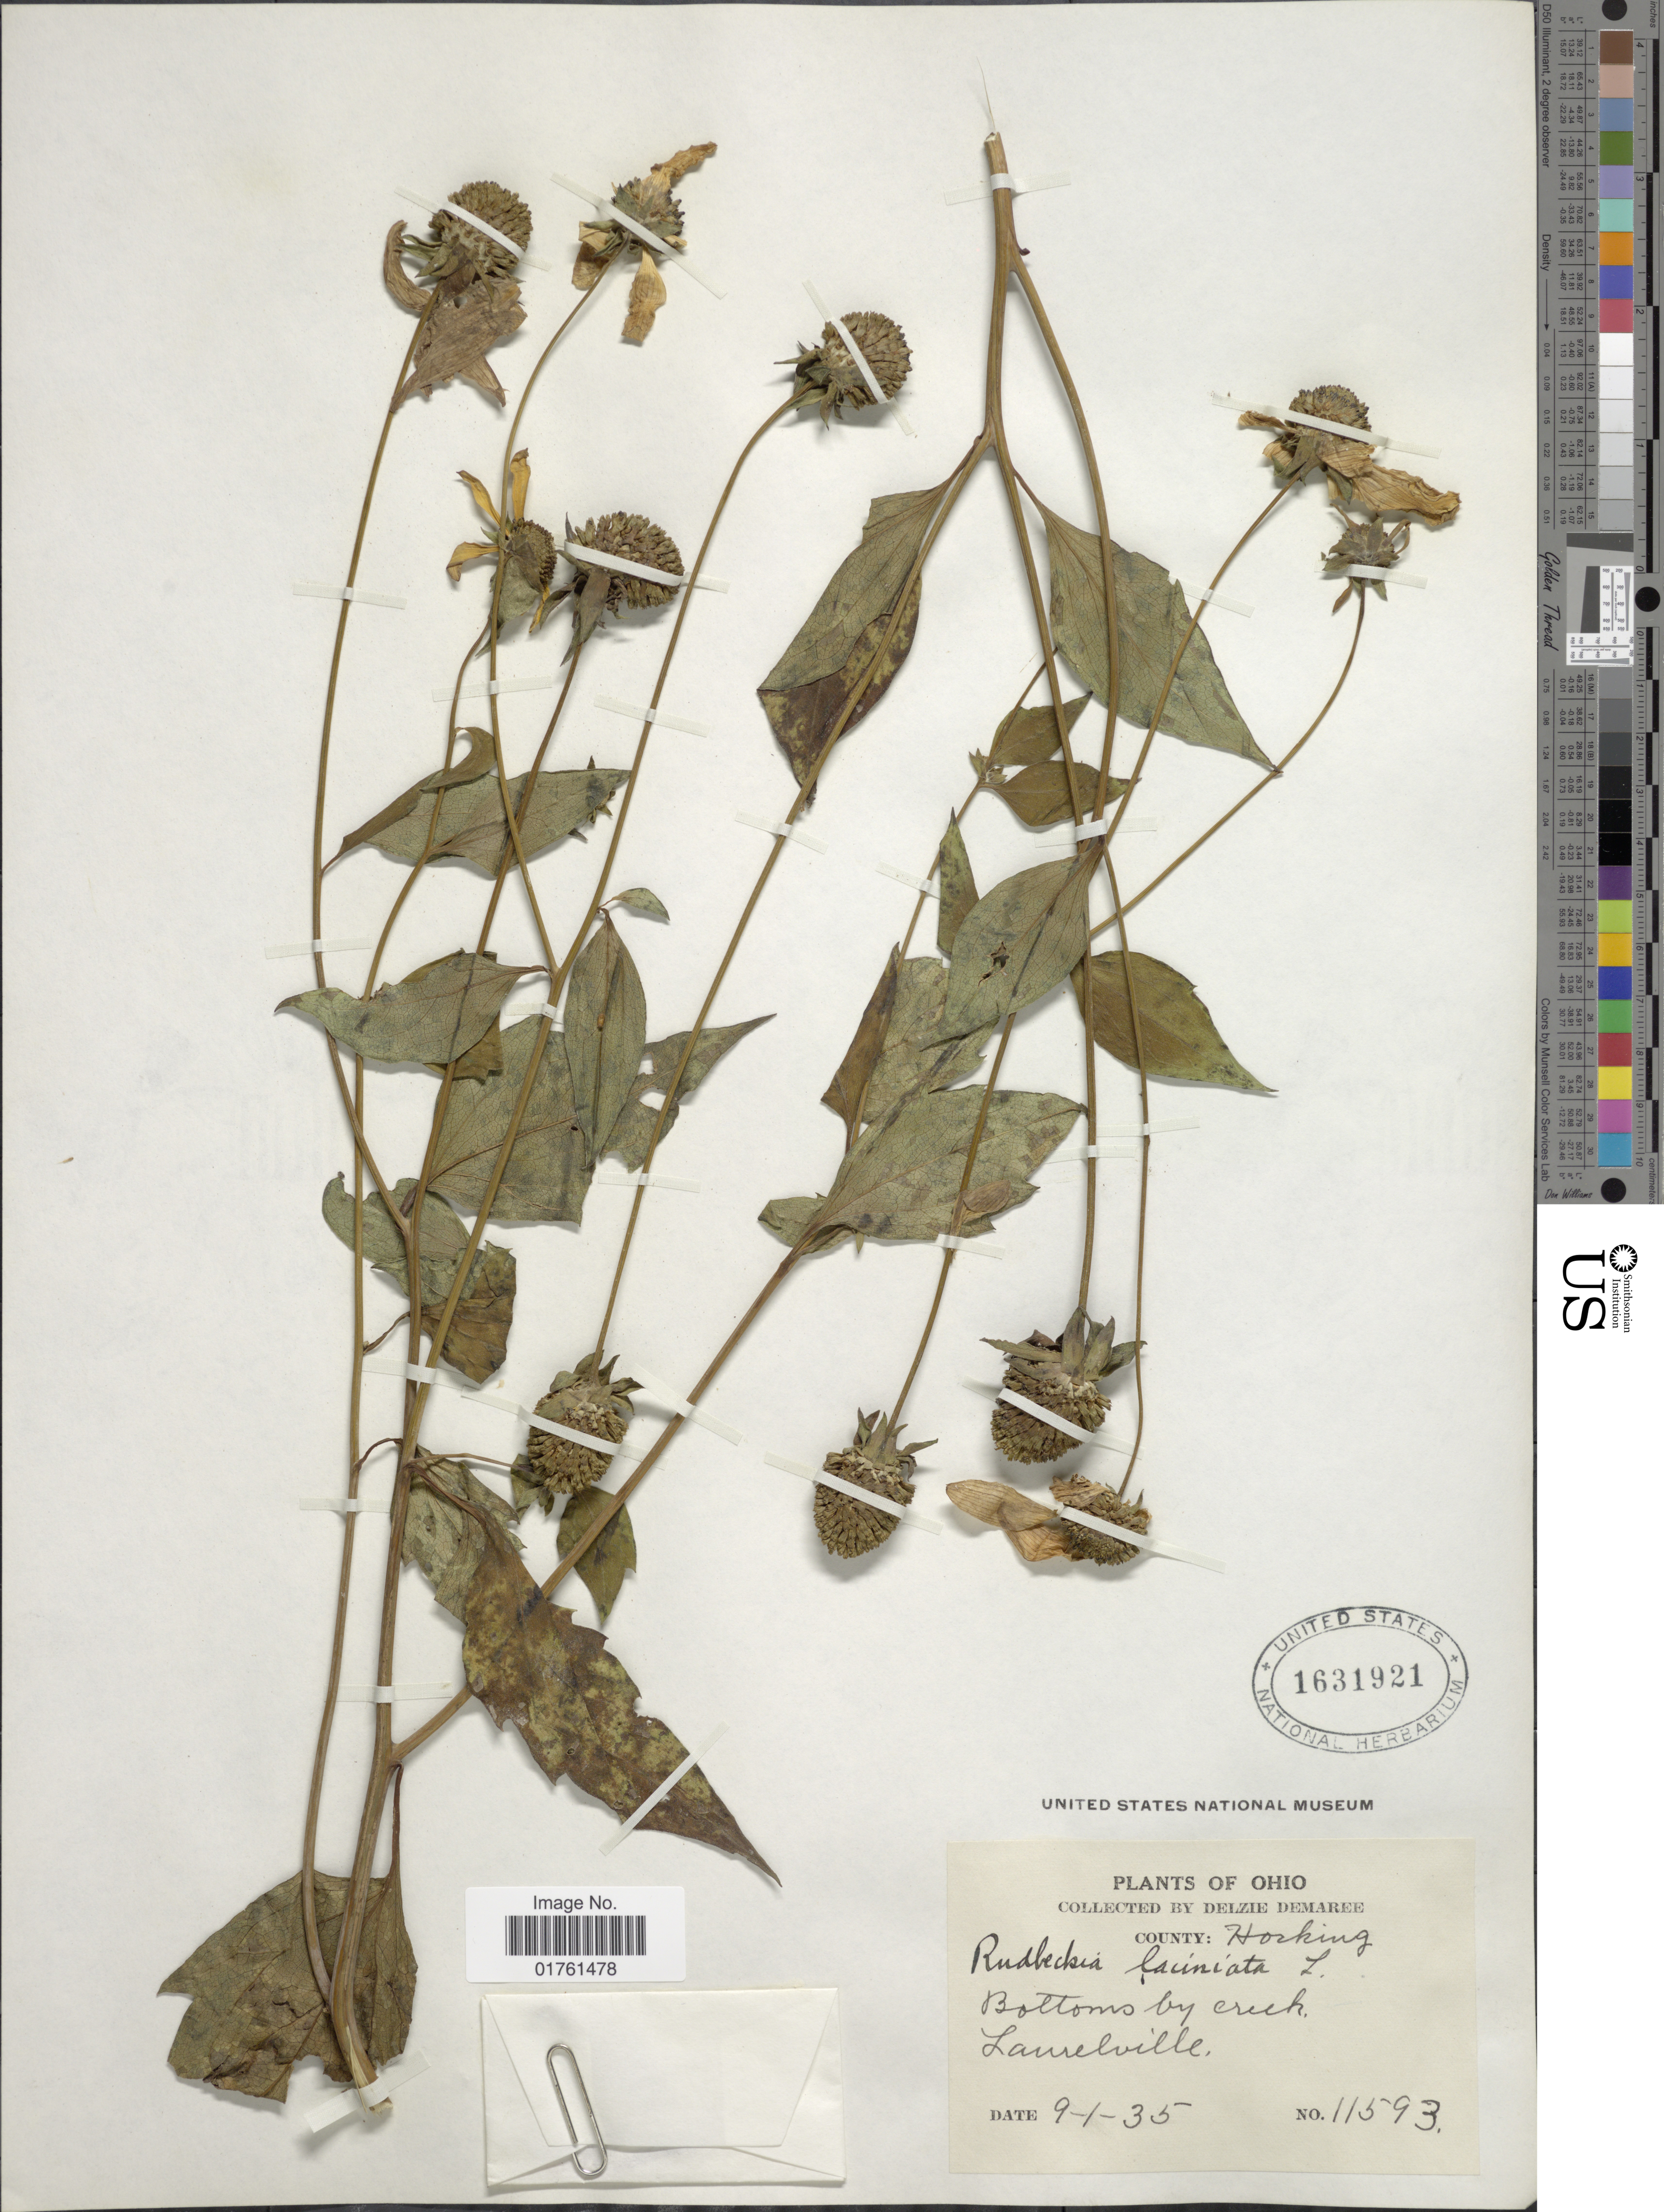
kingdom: Plantae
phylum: Tracheophyta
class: Magnoliopsida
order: Asterales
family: Asteraceae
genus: Rudbeckia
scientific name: Rudbeckia laciniata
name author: L.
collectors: D. Demaree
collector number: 11593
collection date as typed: Transcribed d/m/y: 1/9/35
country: United States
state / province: Ohio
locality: County: Hocking, Bottoms by creek, Laureville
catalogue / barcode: US 1631921